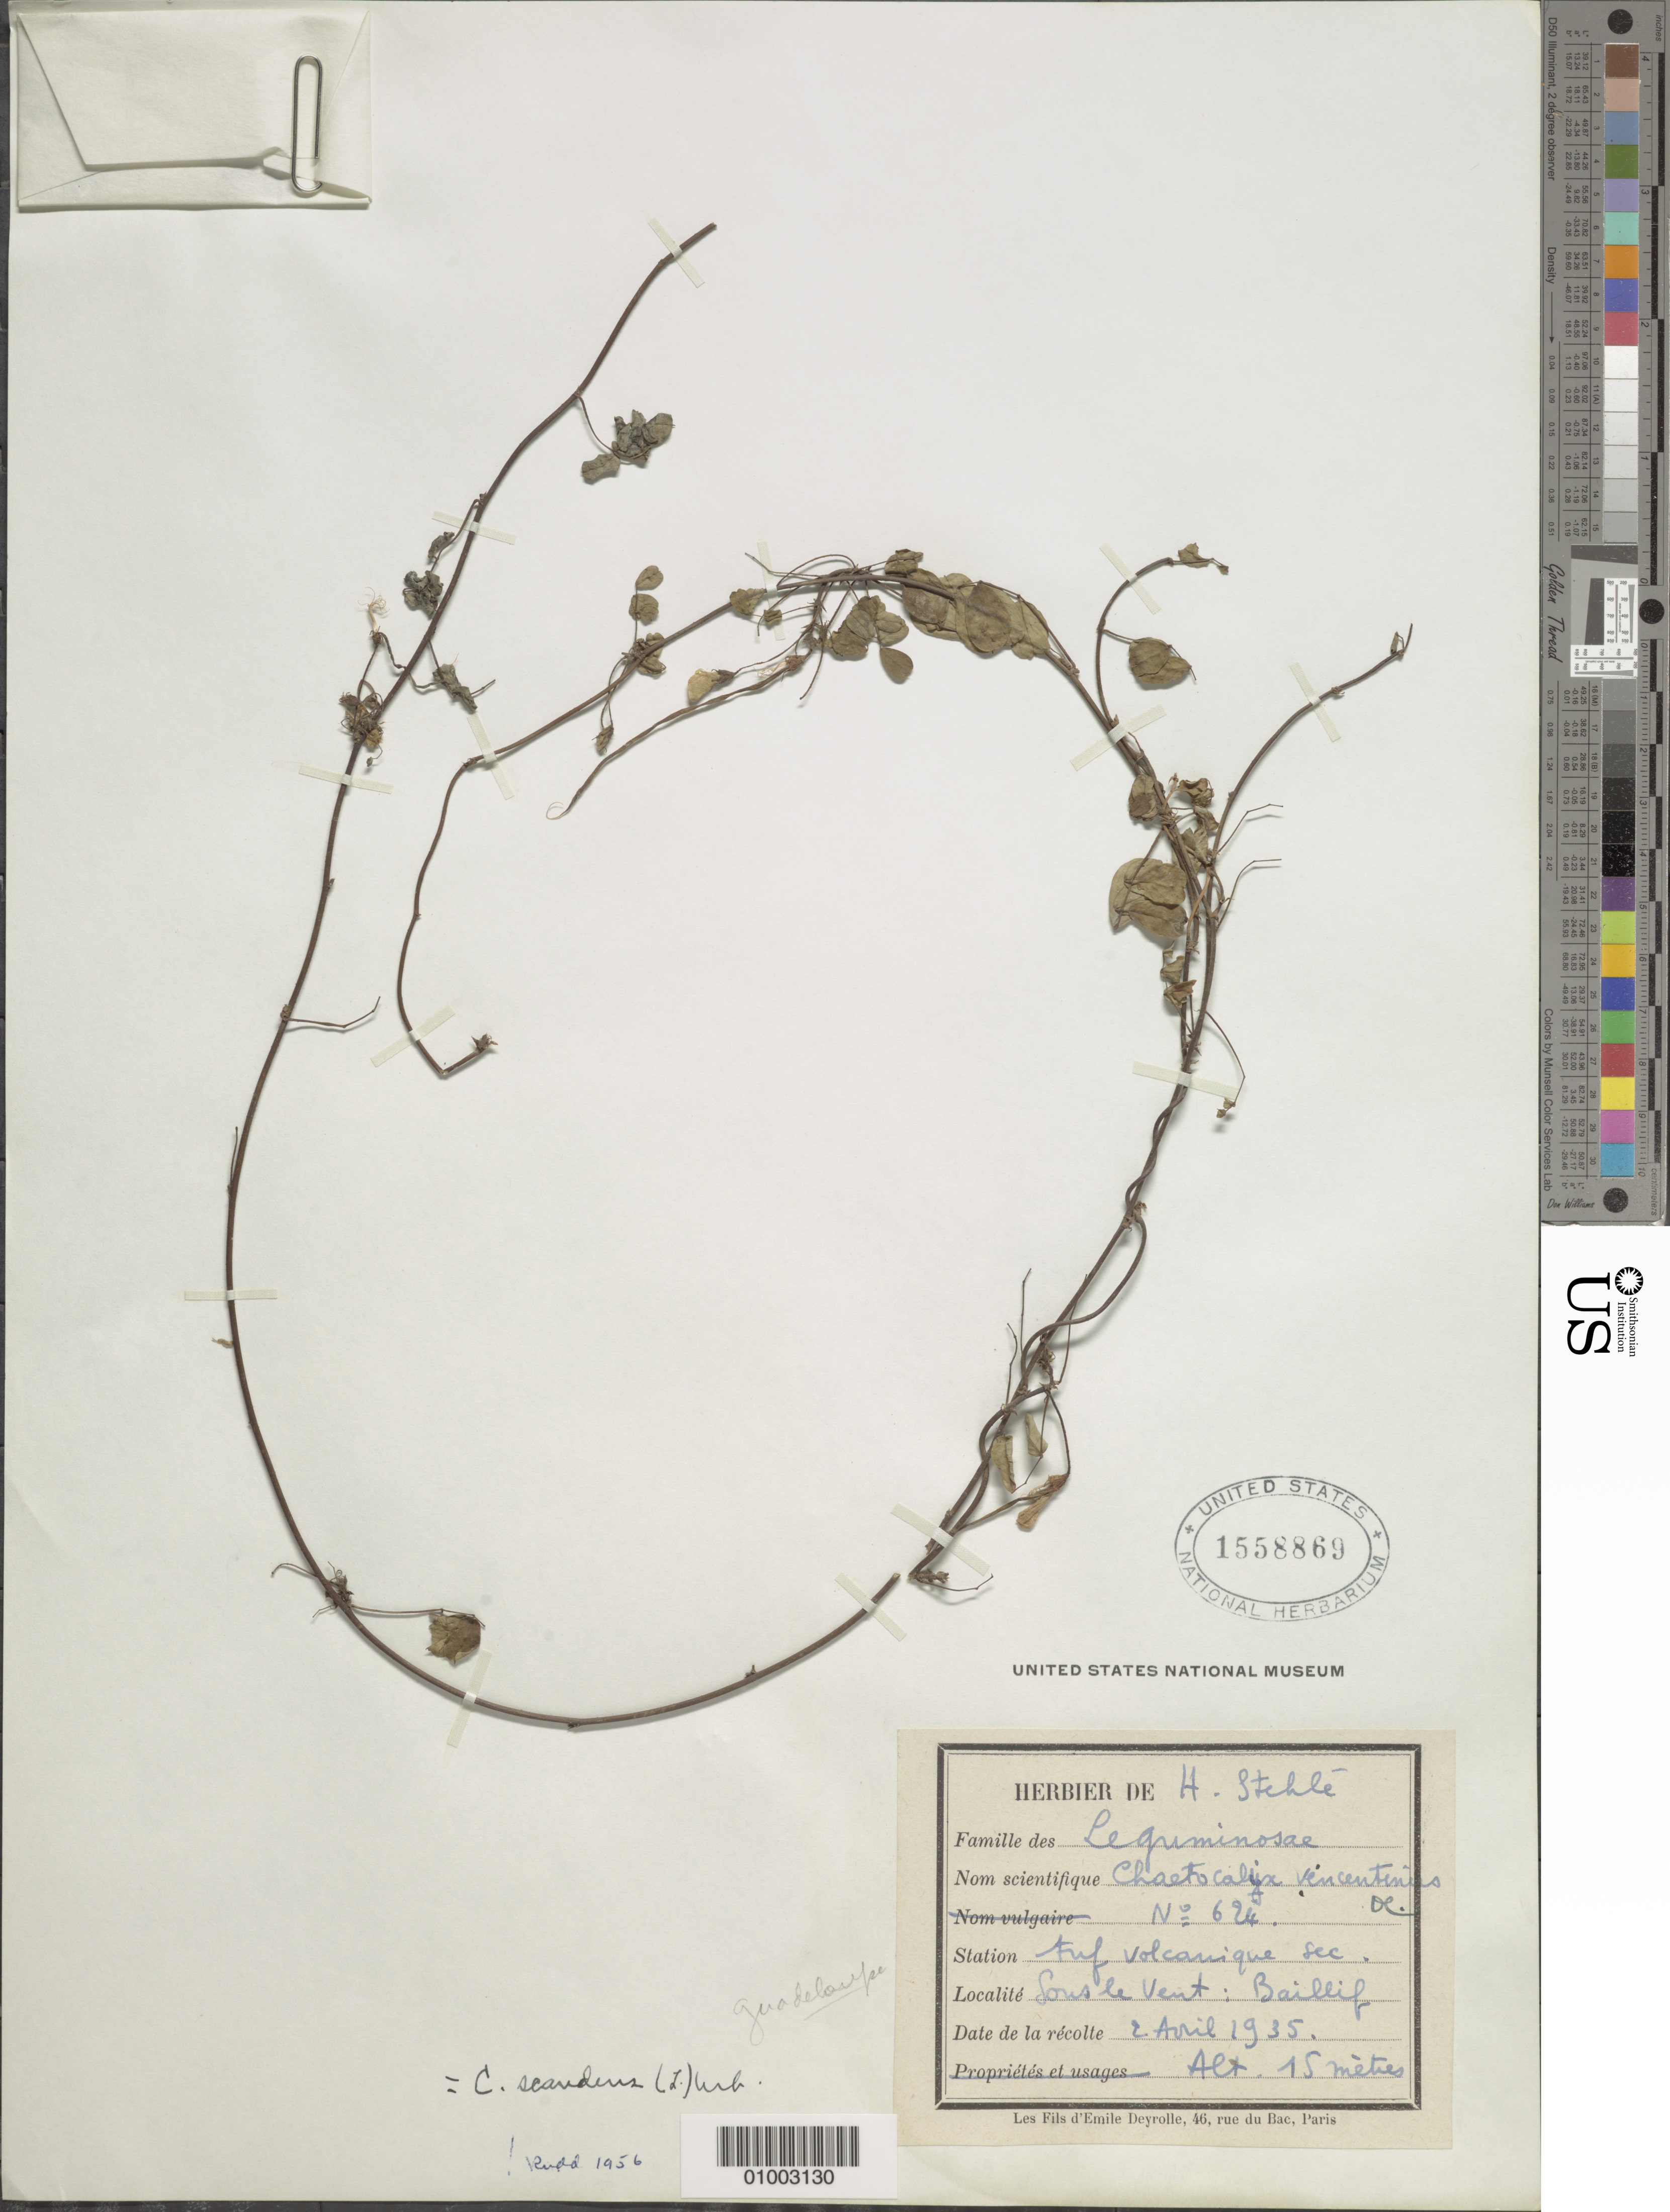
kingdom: Plantae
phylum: Tracheophyta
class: Magnoliopsida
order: Fabales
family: Fabaceae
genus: Chaetocalyx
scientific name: Chaetocalyx scandens var. scandens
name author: (L.) Urb.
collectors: H. Stehlé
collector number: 624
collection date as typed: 02 Apr 1935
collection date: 1935-04-02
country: Guadeloupe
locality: Sous le Vent, Baillif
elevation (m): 15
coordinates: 0 N, 0 E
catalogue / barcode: US 1558869